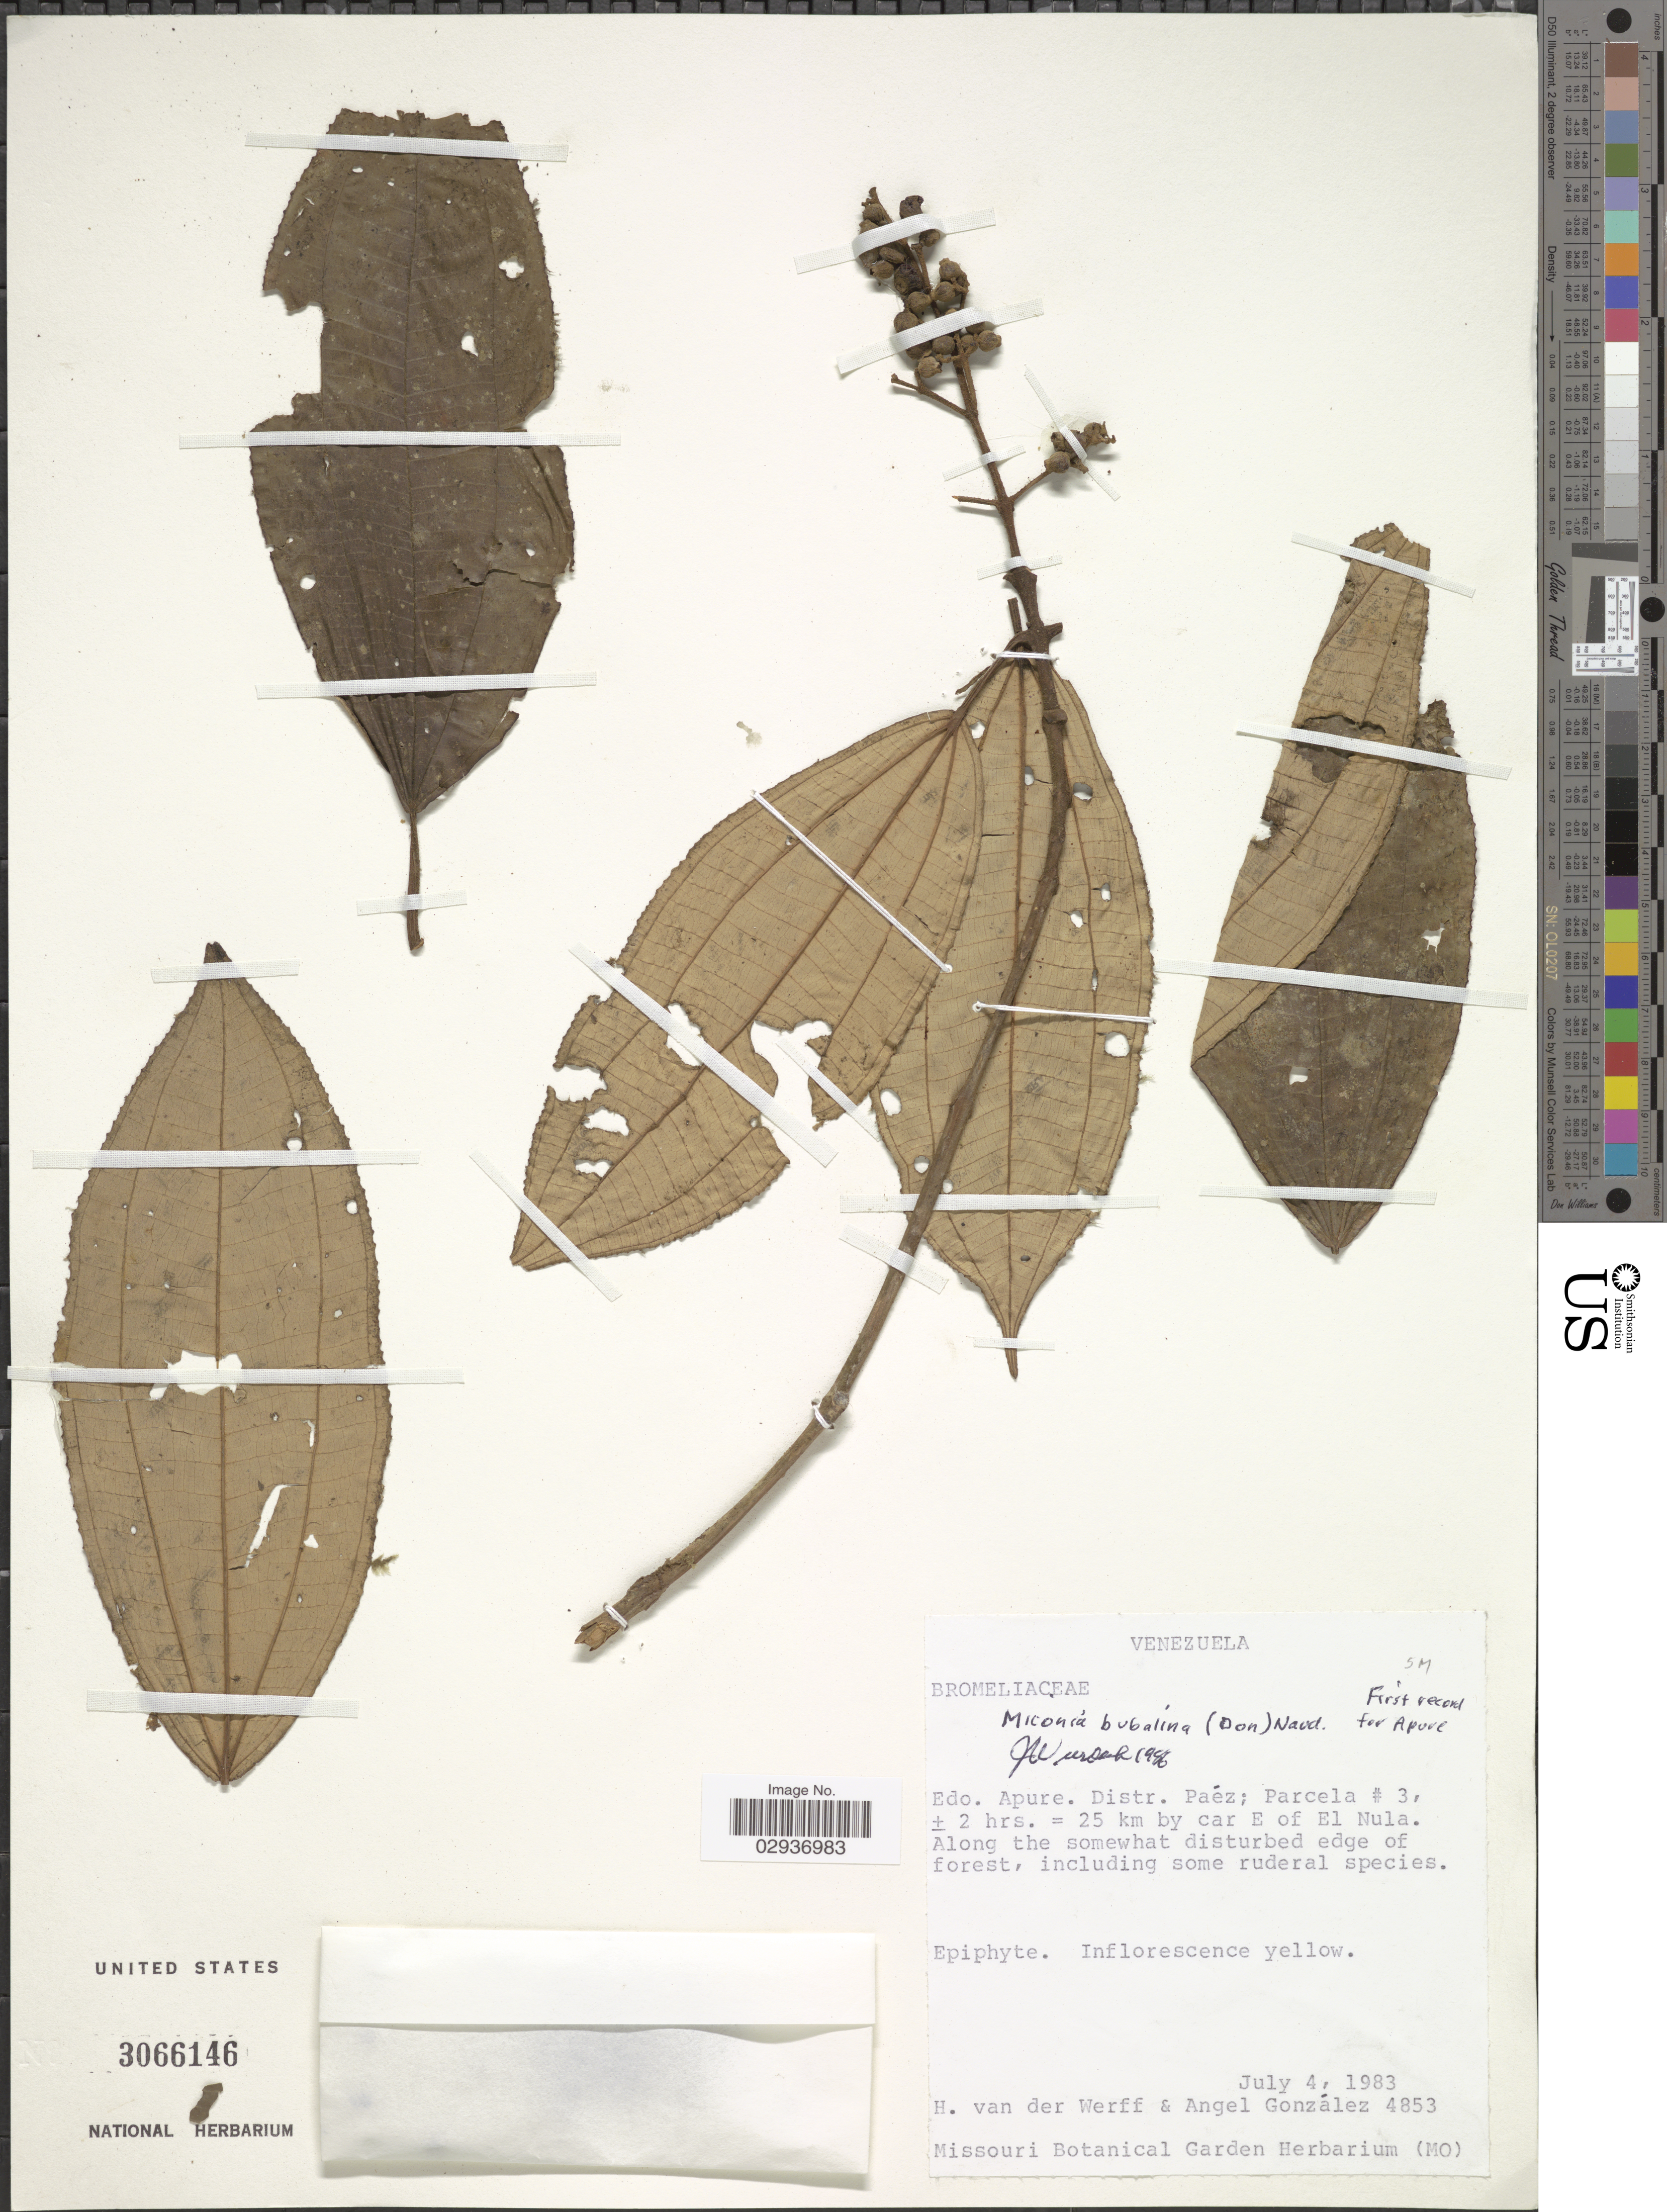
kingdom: Plantae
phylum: Tracheophyta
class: Magnoliopsida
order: Myrtales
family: Melastomataceae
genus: Miconia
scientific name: Miconia bubalina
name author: Naudin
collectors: H. van der Werff & A. C. González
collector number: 4853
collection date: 1983-07-04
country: Venezuela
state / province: Apure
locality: Edo. Apure. Distr. Paéz; Parcela # 3, ± 2 hrs. = 25 km by car E of El Nula.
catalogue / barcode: US 3066146